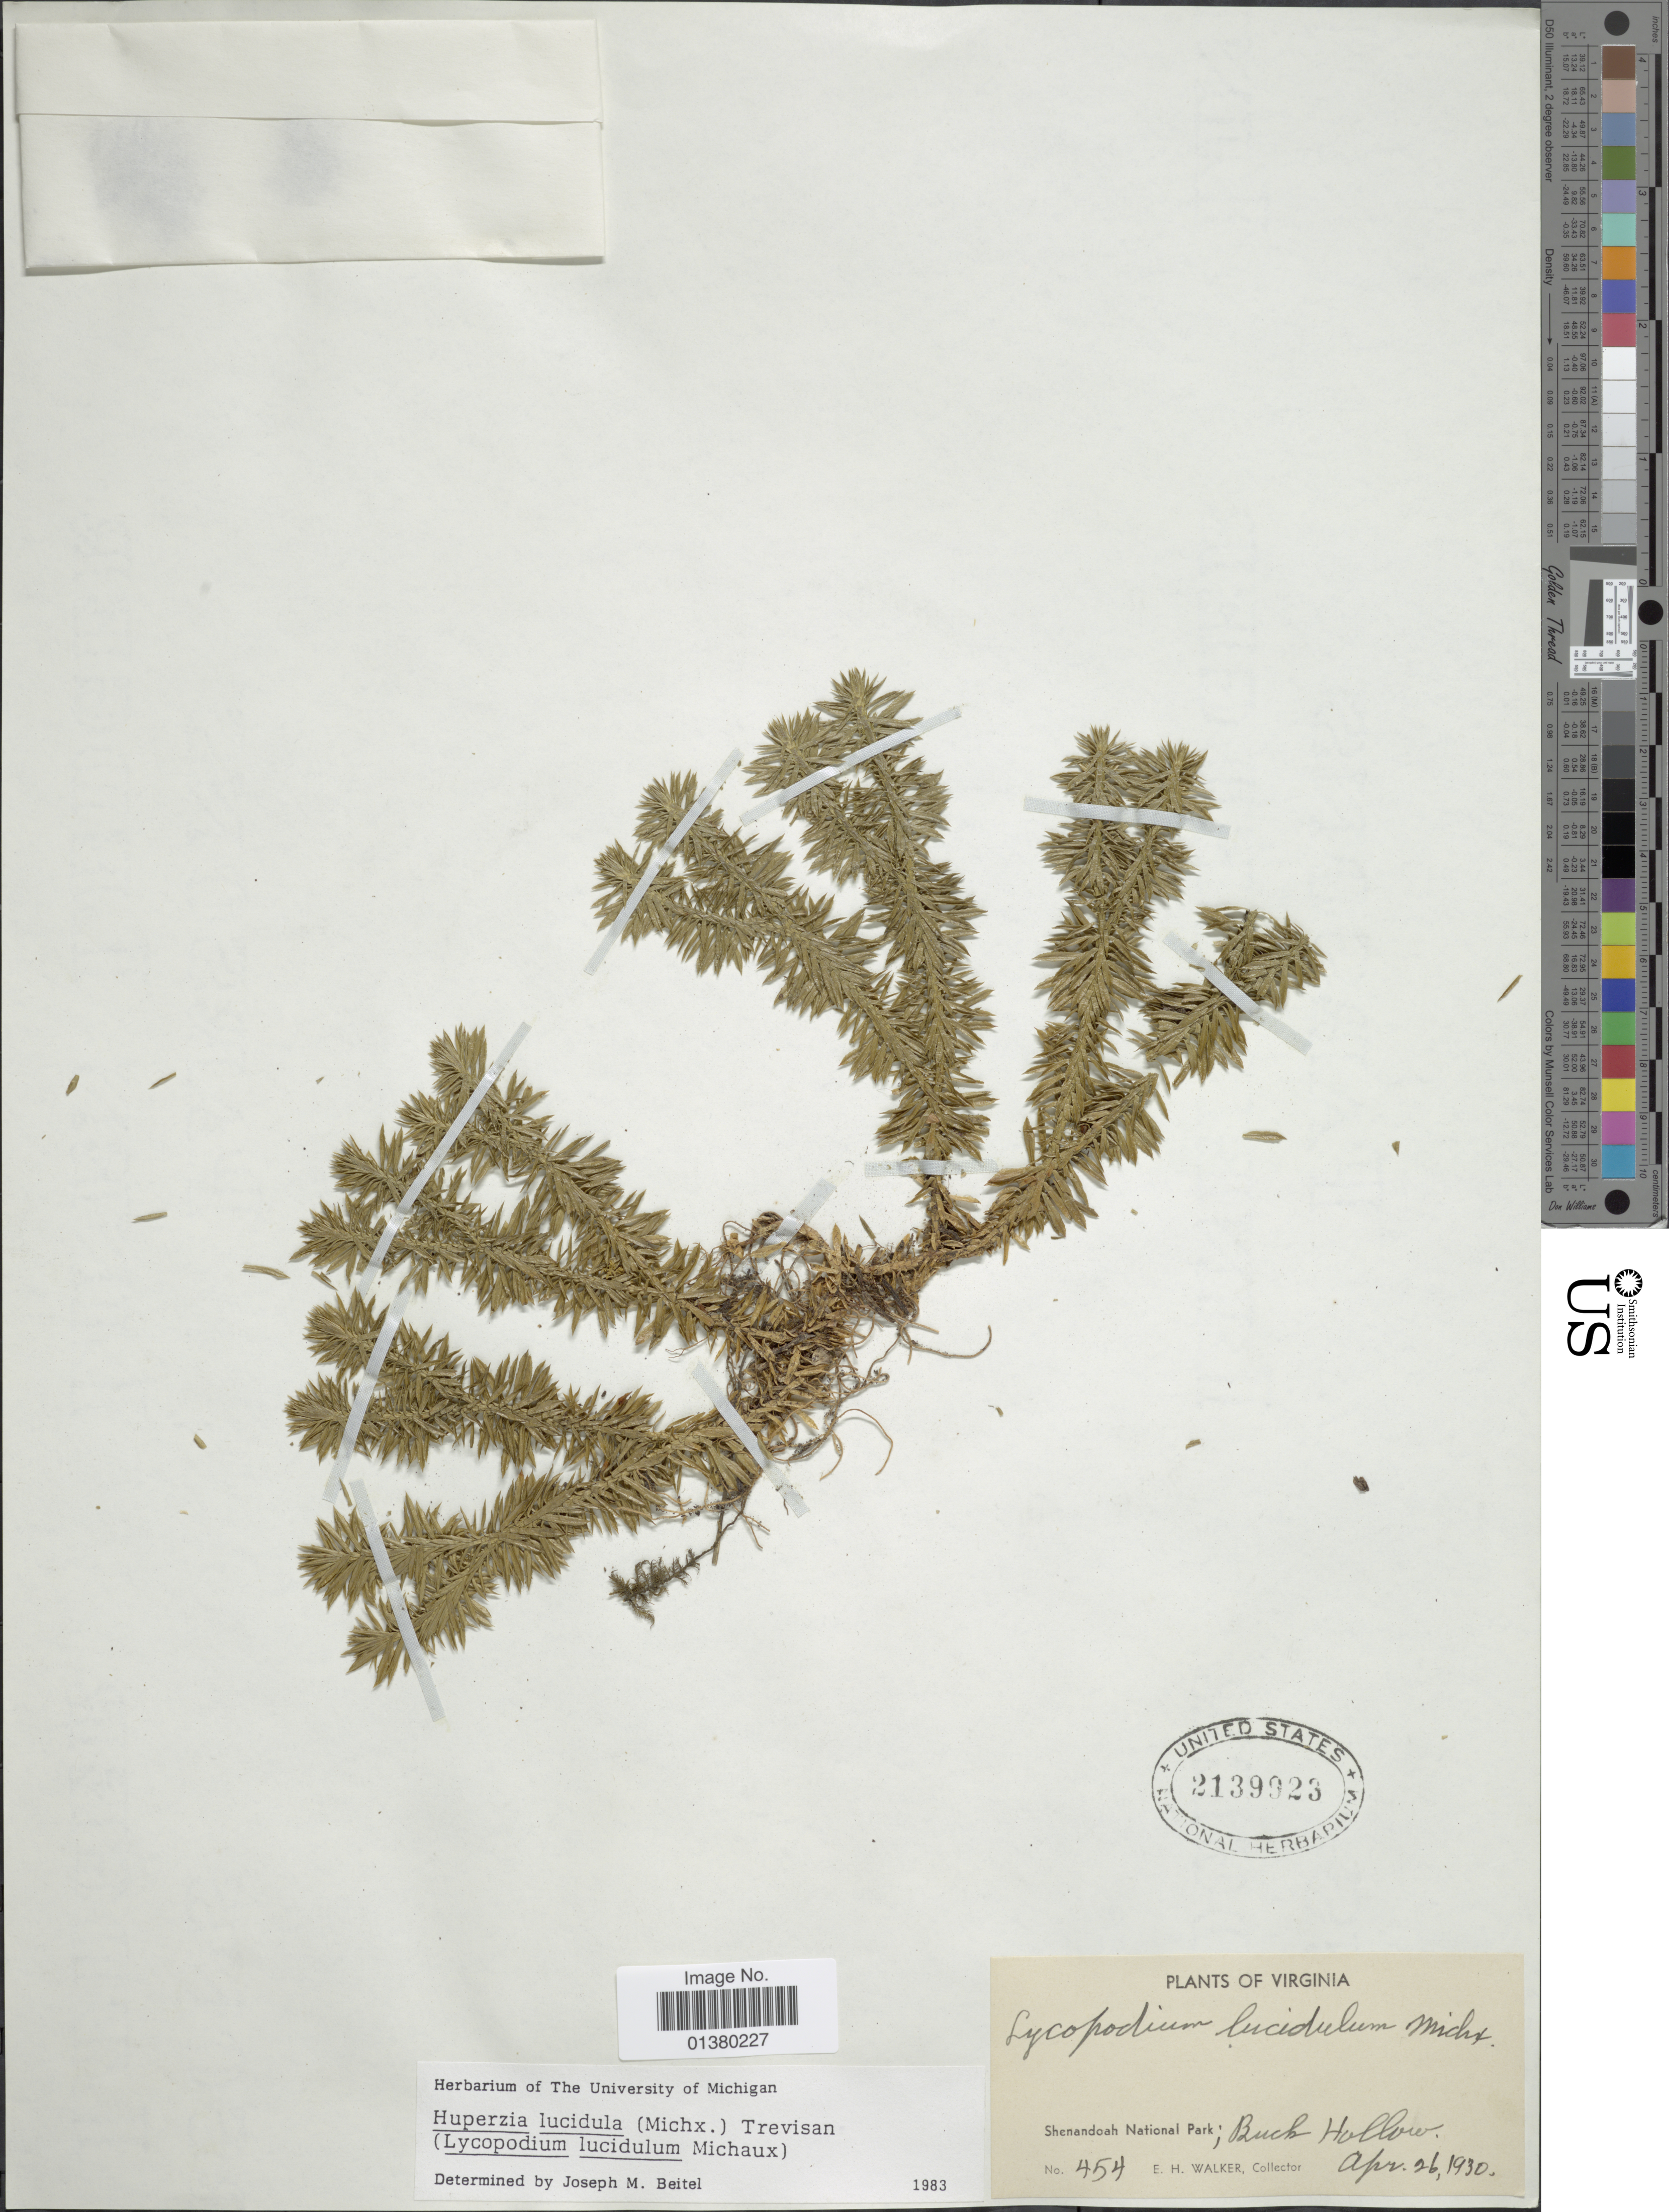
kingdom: Plantae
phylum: Tracheophyta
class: Lycopodiopsida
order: Lycopodiales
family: Lycopodiaceae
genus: Huperzia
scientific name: Huperzia lucidula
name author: (Michx.) Trevis.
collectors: E. H. Walker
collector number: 454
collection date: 1930-04-26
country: United States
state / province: Virginia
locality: Shenandoah National Park; Buck Hollow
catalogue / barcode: US 2139923